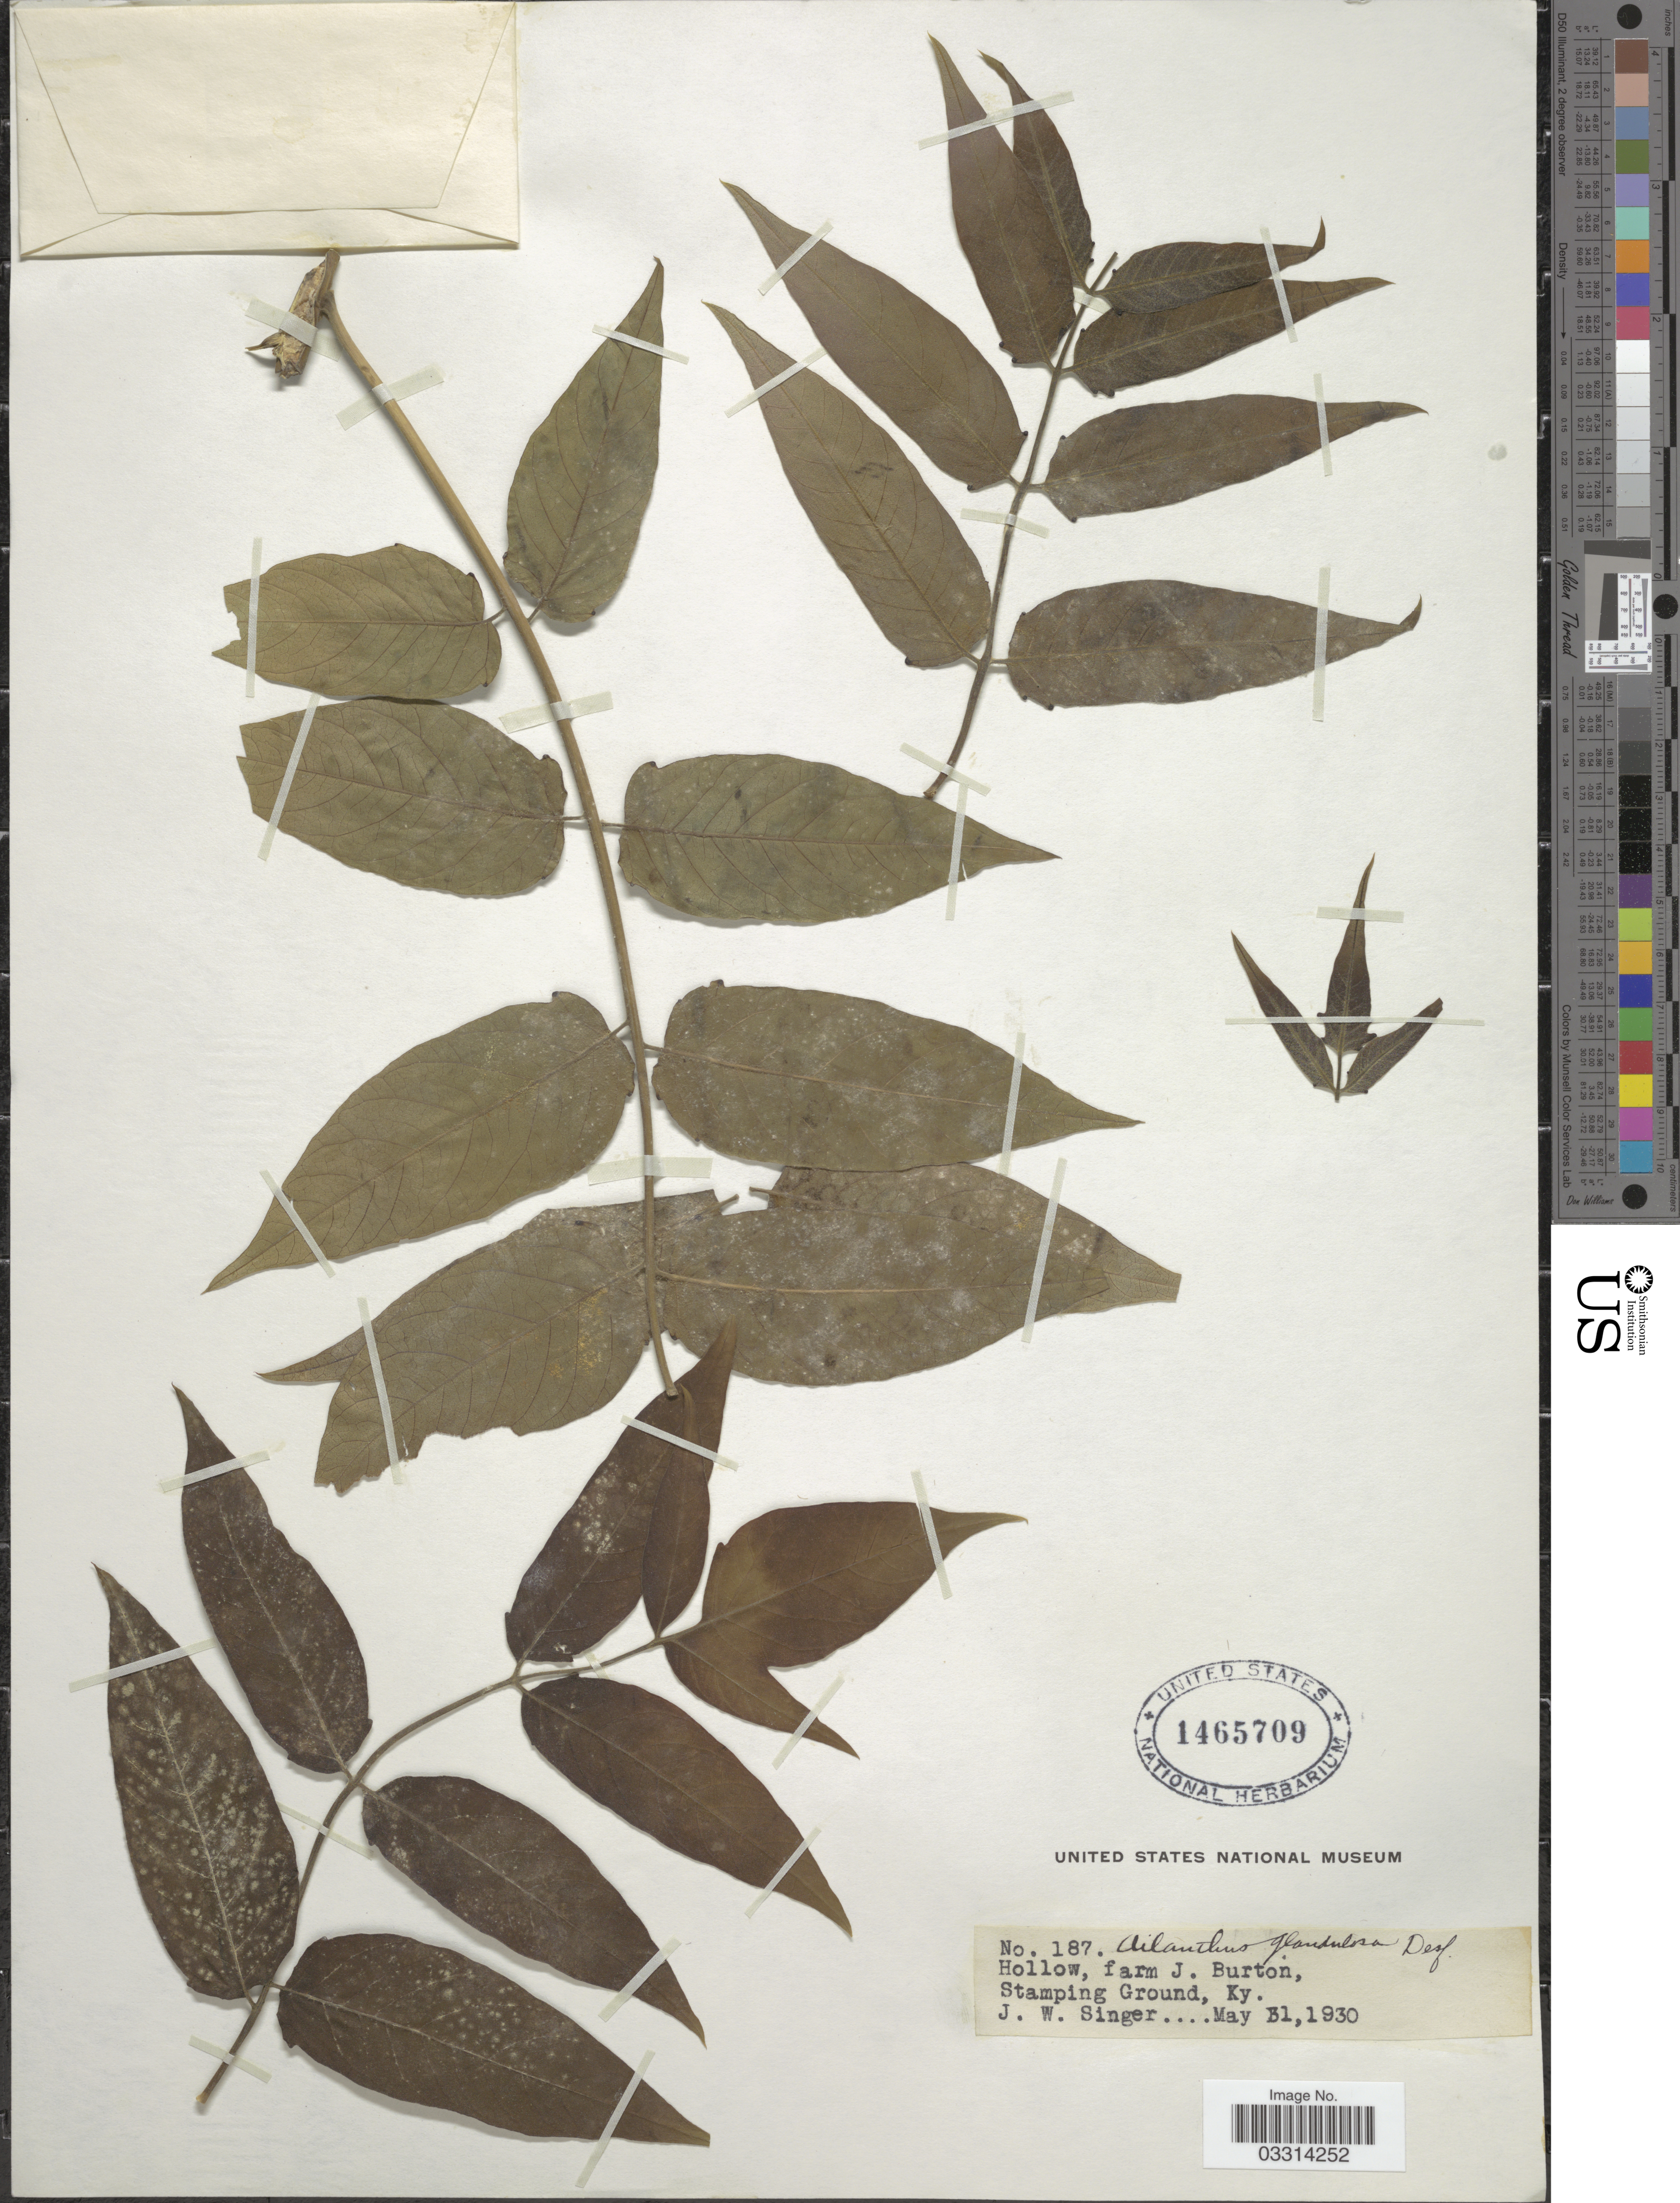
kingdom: Plantae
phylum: Tracheophyta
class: Magnoliopsida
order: Sapindales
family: Simaroubaceae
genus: Ailanthus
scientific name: Ailanthus altissima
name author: (Mill.) Swingle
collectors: J. EW. Singer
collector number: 187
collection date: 1930-05-11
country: United States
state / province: Kentucky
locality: Hollow, farm J. Burton, Stamping Ground.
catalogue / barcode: US 1465709